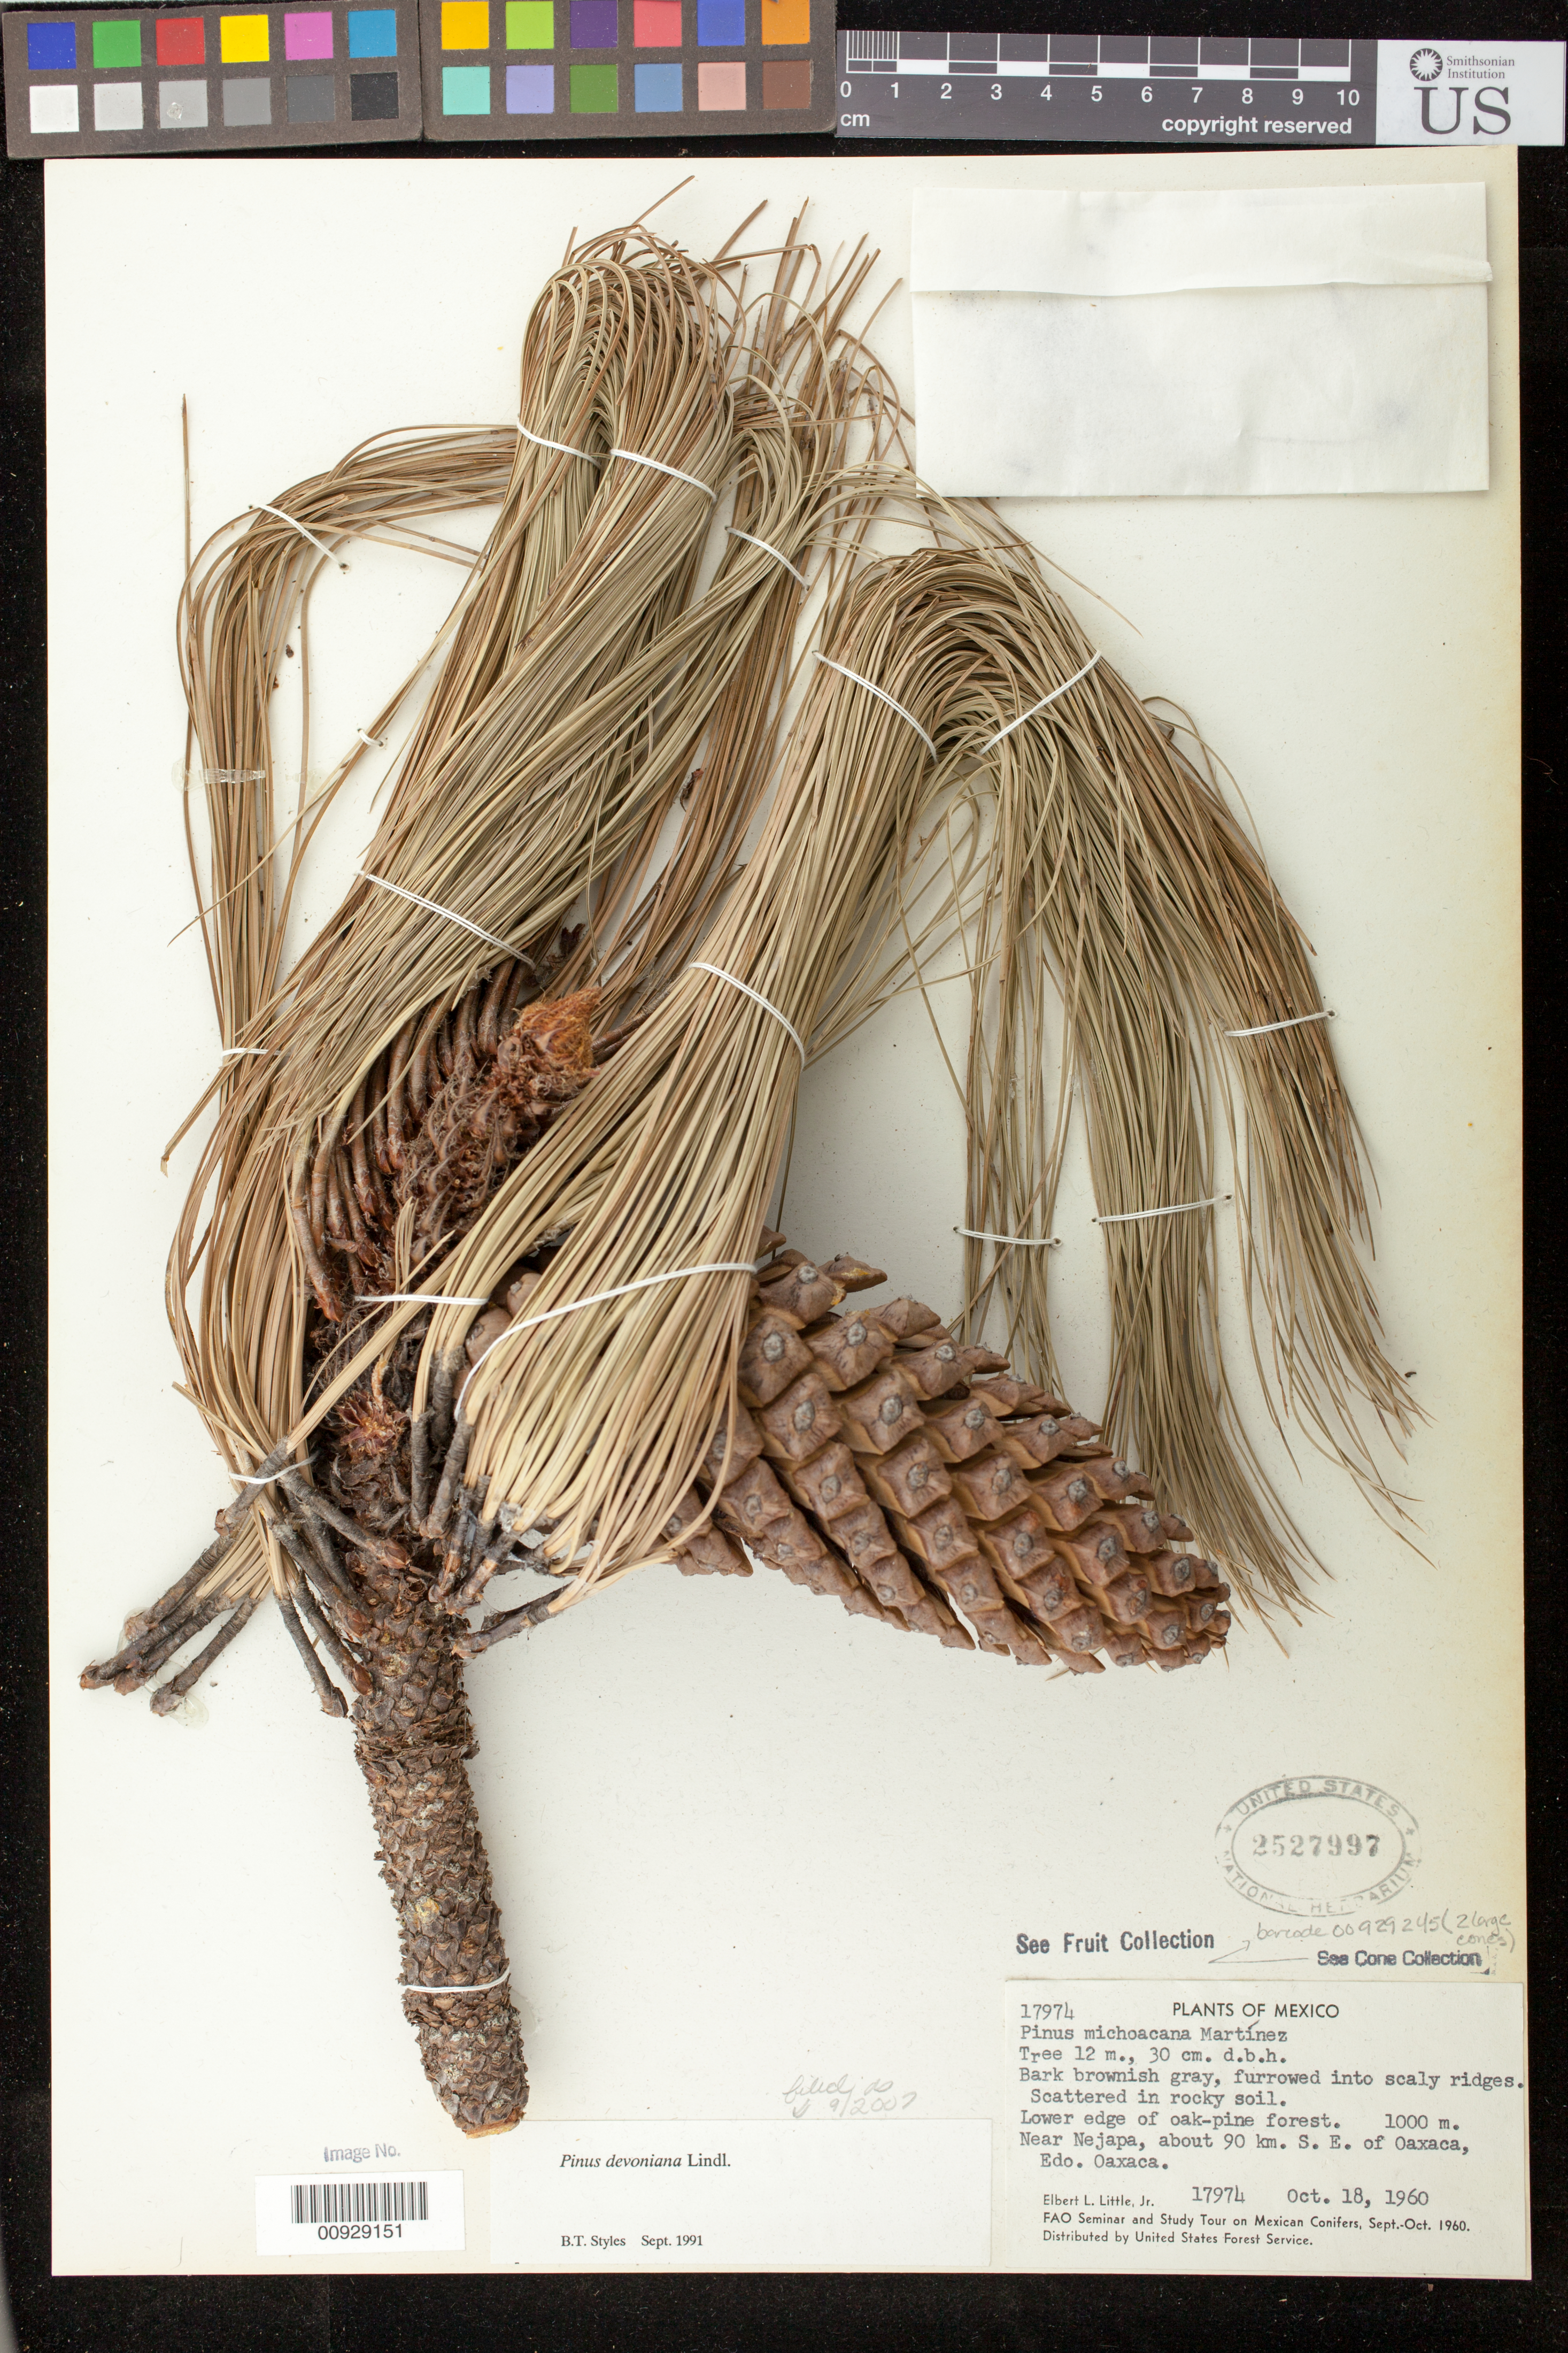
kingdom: Plantae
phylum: Tracheophyta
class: Pinopsida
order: Pinales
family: Pinaceae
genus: Pinus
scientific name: Pinus devoniana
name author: Lindl.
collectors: E. L. Little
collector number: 17974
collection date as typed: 18 Oct 1960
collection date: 1960-10-18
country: Mexico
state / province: Oaxaca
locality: Near Nejapa, about 90 km. SE of Oaxaca.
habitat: Scattered in rocky soil. Lower edge of oak-pine forest.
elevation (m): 1000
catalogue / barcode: US 2527997